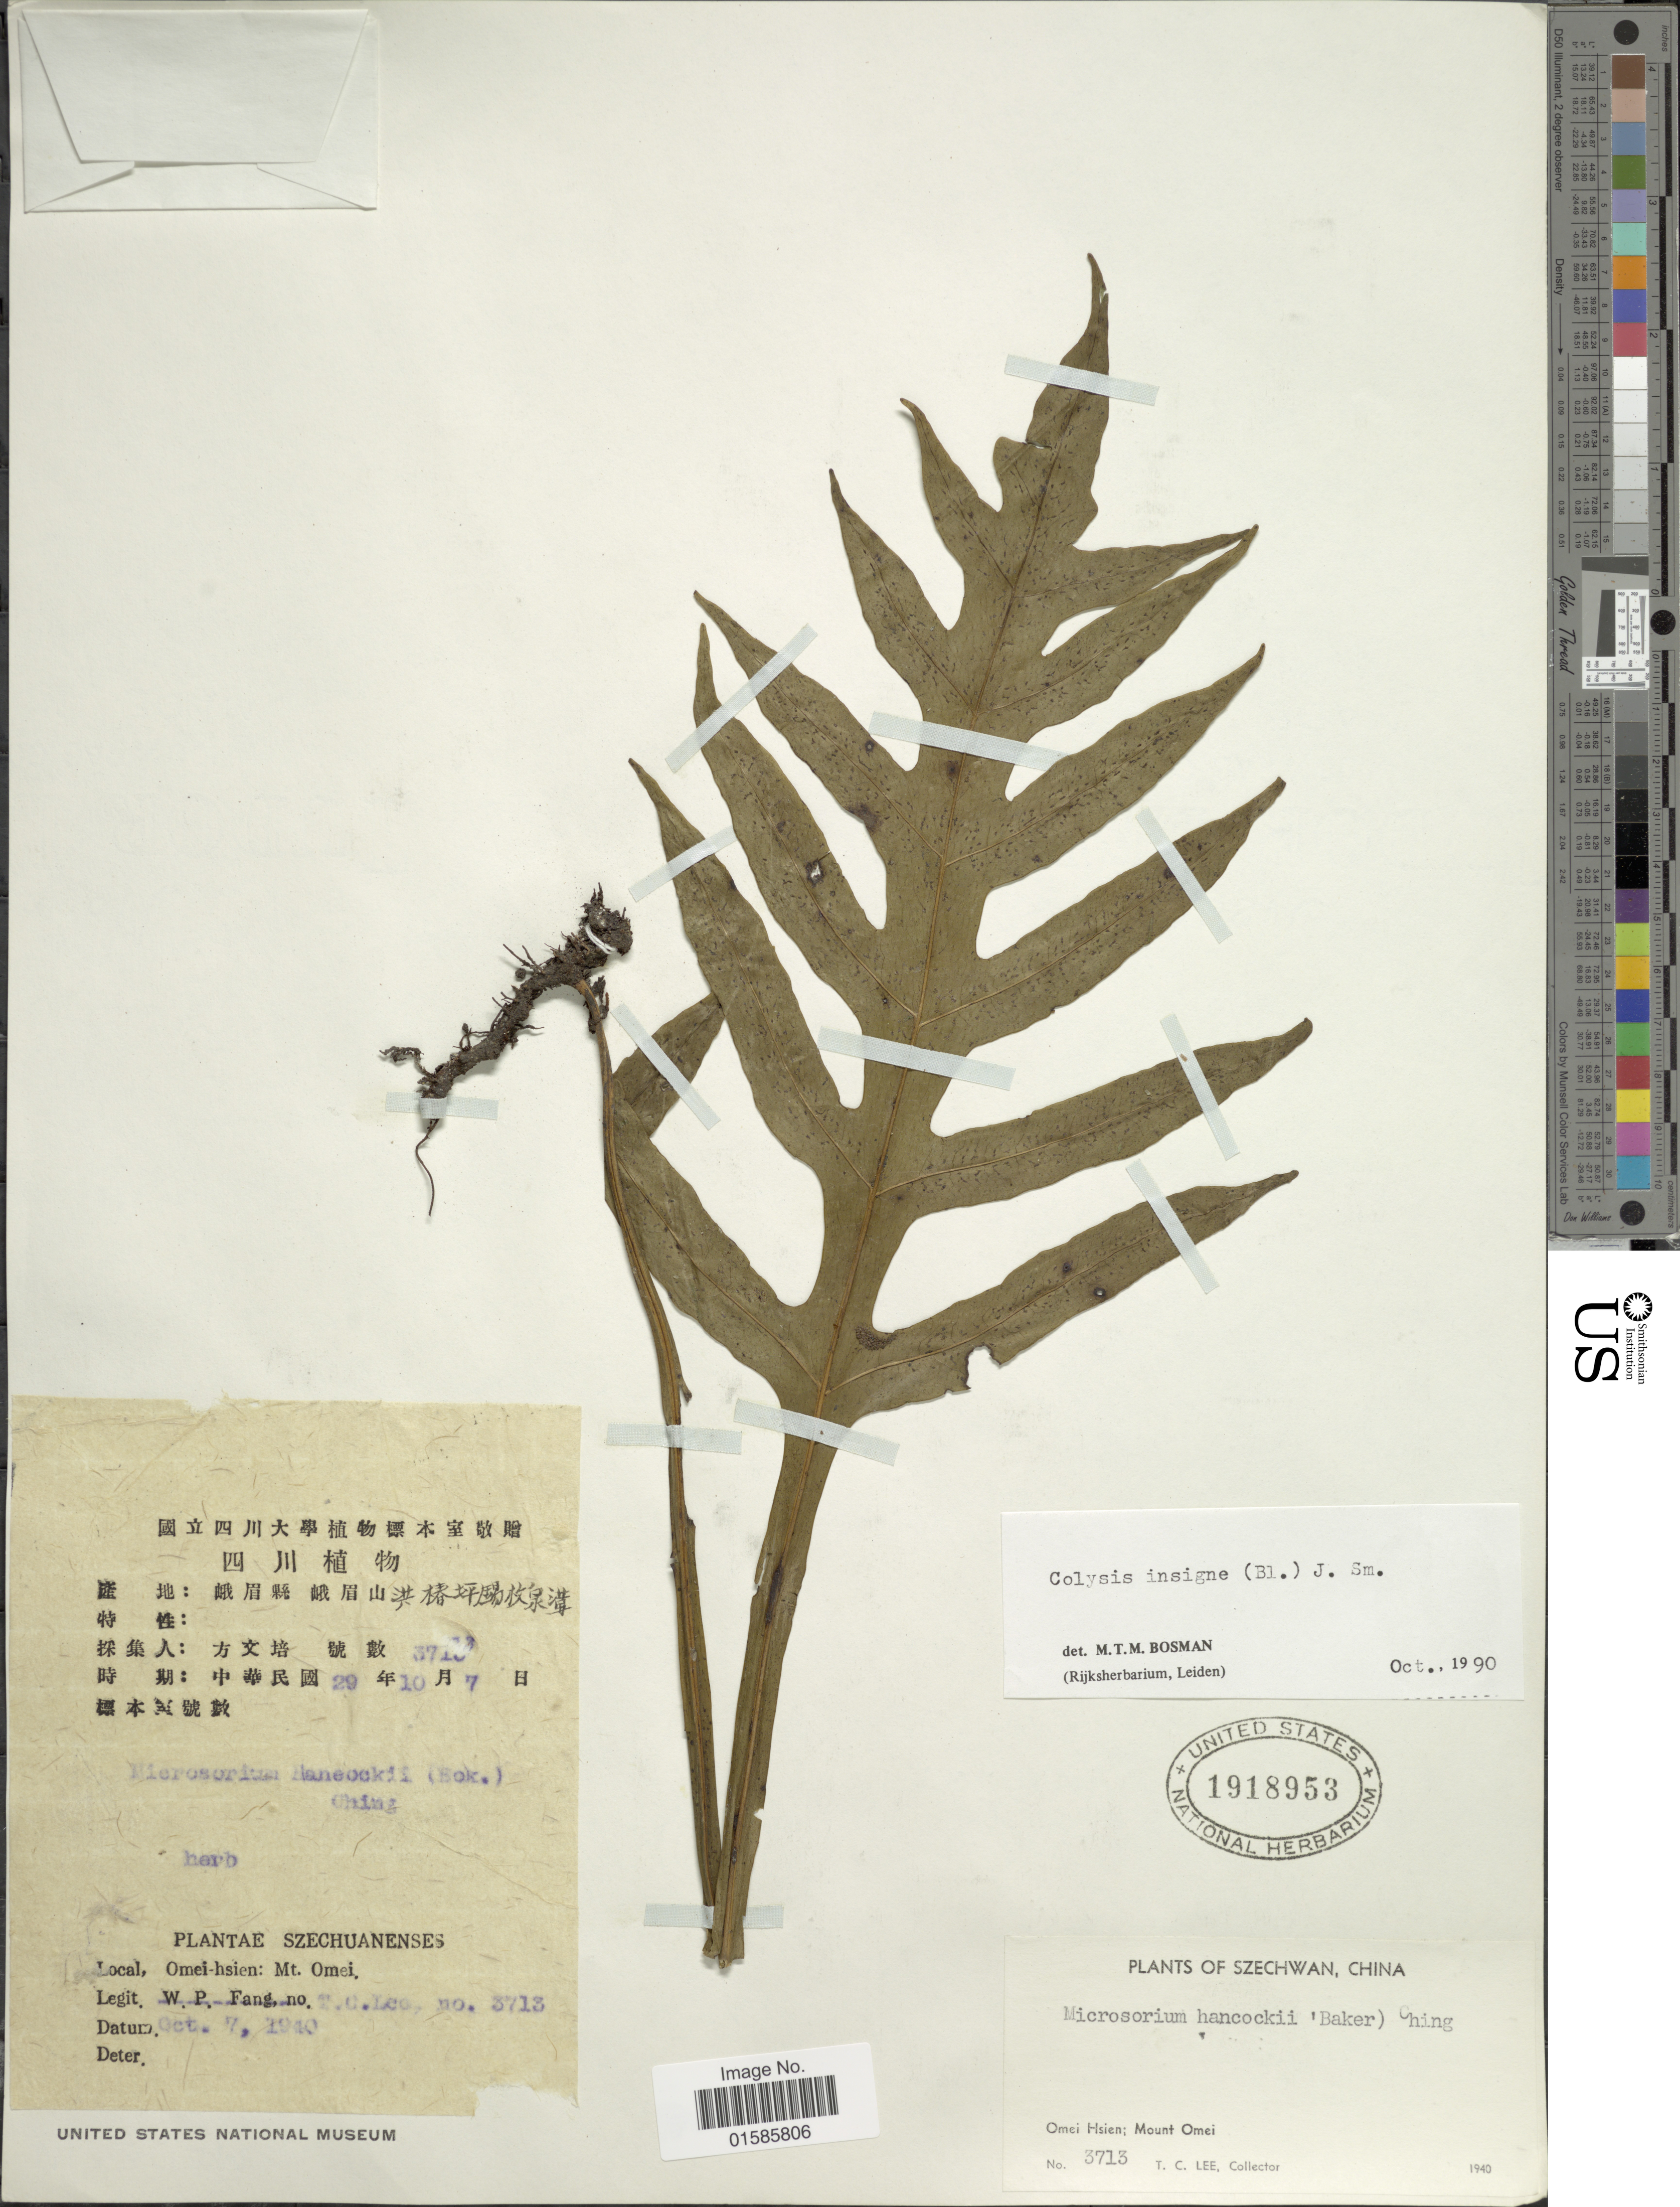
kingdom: Plantae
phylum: Tracheophyta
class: Polypodiopsida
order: Polypodiales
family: Polypodiaceae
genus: Microsorum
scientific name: Microsorum insigne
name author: (Blume) Copel.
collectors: T. Lee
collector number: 3713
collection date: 1940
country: China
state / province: Sichuan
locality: Szechwan, Omeo Hsien; Mount Omei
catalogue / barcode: US 1918953